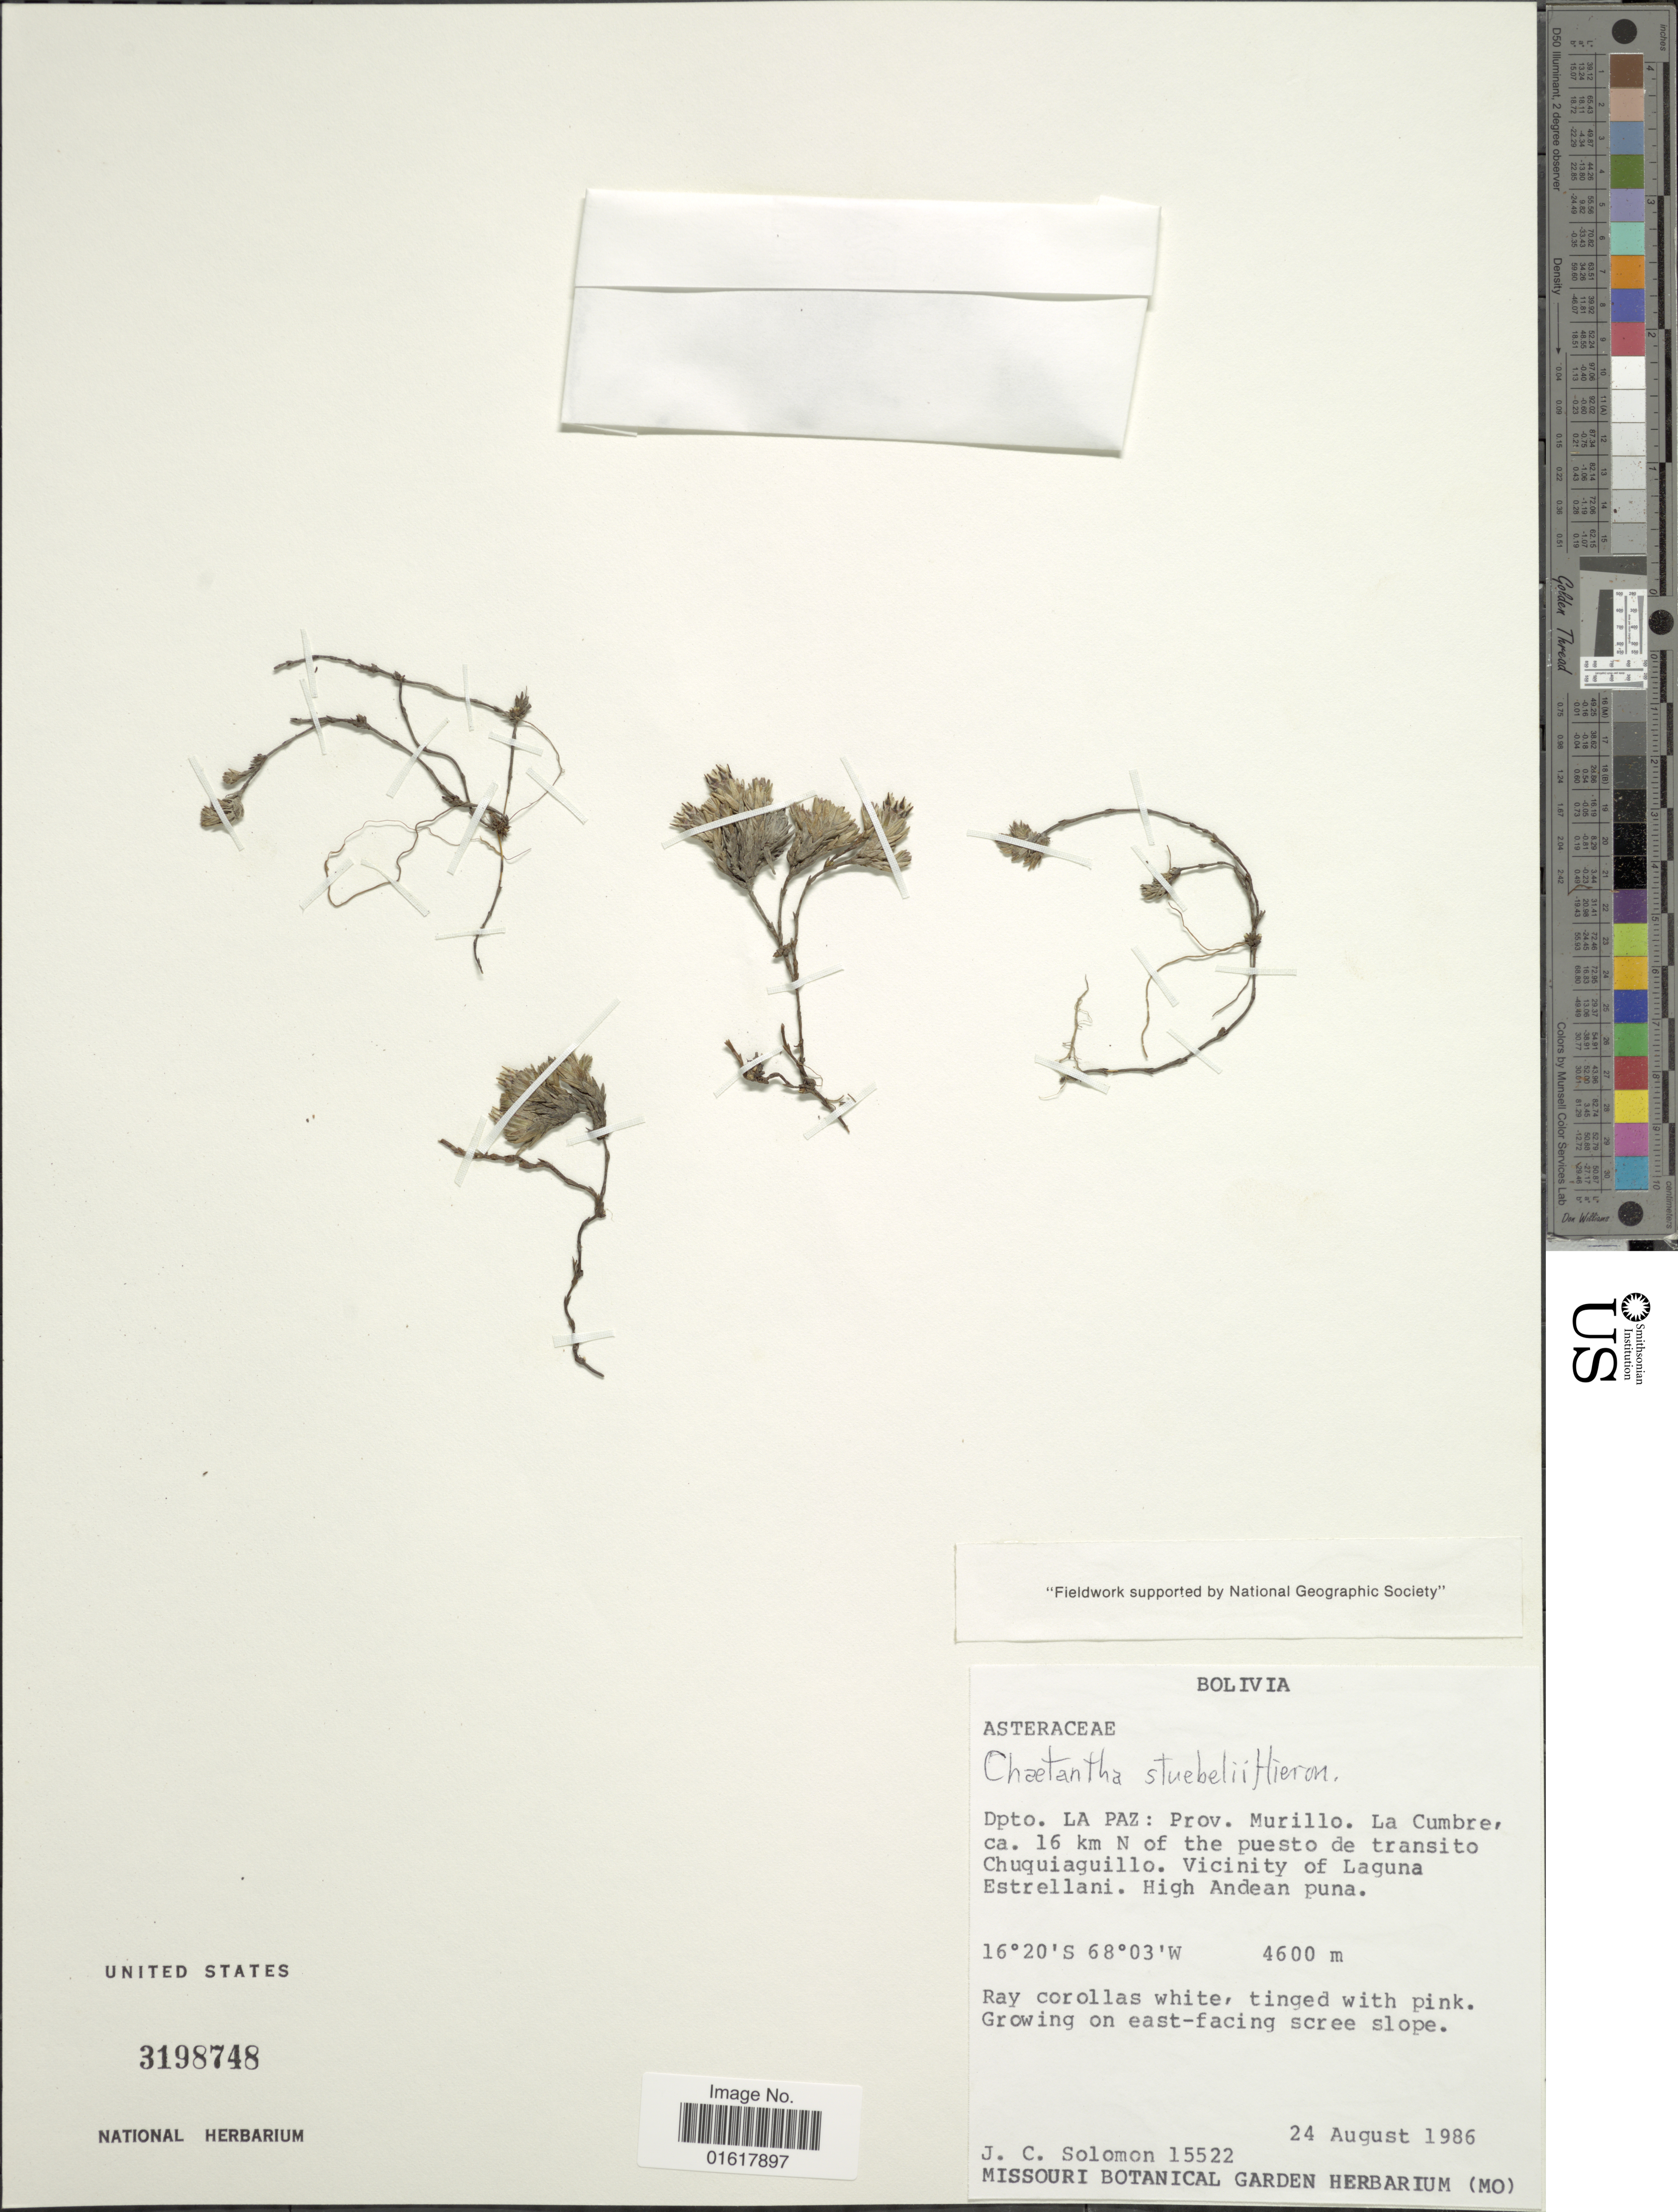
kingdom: Plantae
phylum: Tracheophyta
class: Magnoliopsida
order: Asterales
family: Asteraceae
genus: Chaetanthera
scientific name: Chaetanthera stuebelii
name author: Hieron.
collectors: J. C. Solomon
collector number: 15522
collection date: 1986-08-24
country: Bolivia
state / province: La Paz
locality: Prov. Murillo. La Cumbre, ca. 16 km N of the puesto de transito Chuquiaguillo. Vicinity of Estrellani. High Andean puna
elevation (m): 4600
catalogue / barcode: US 3198748